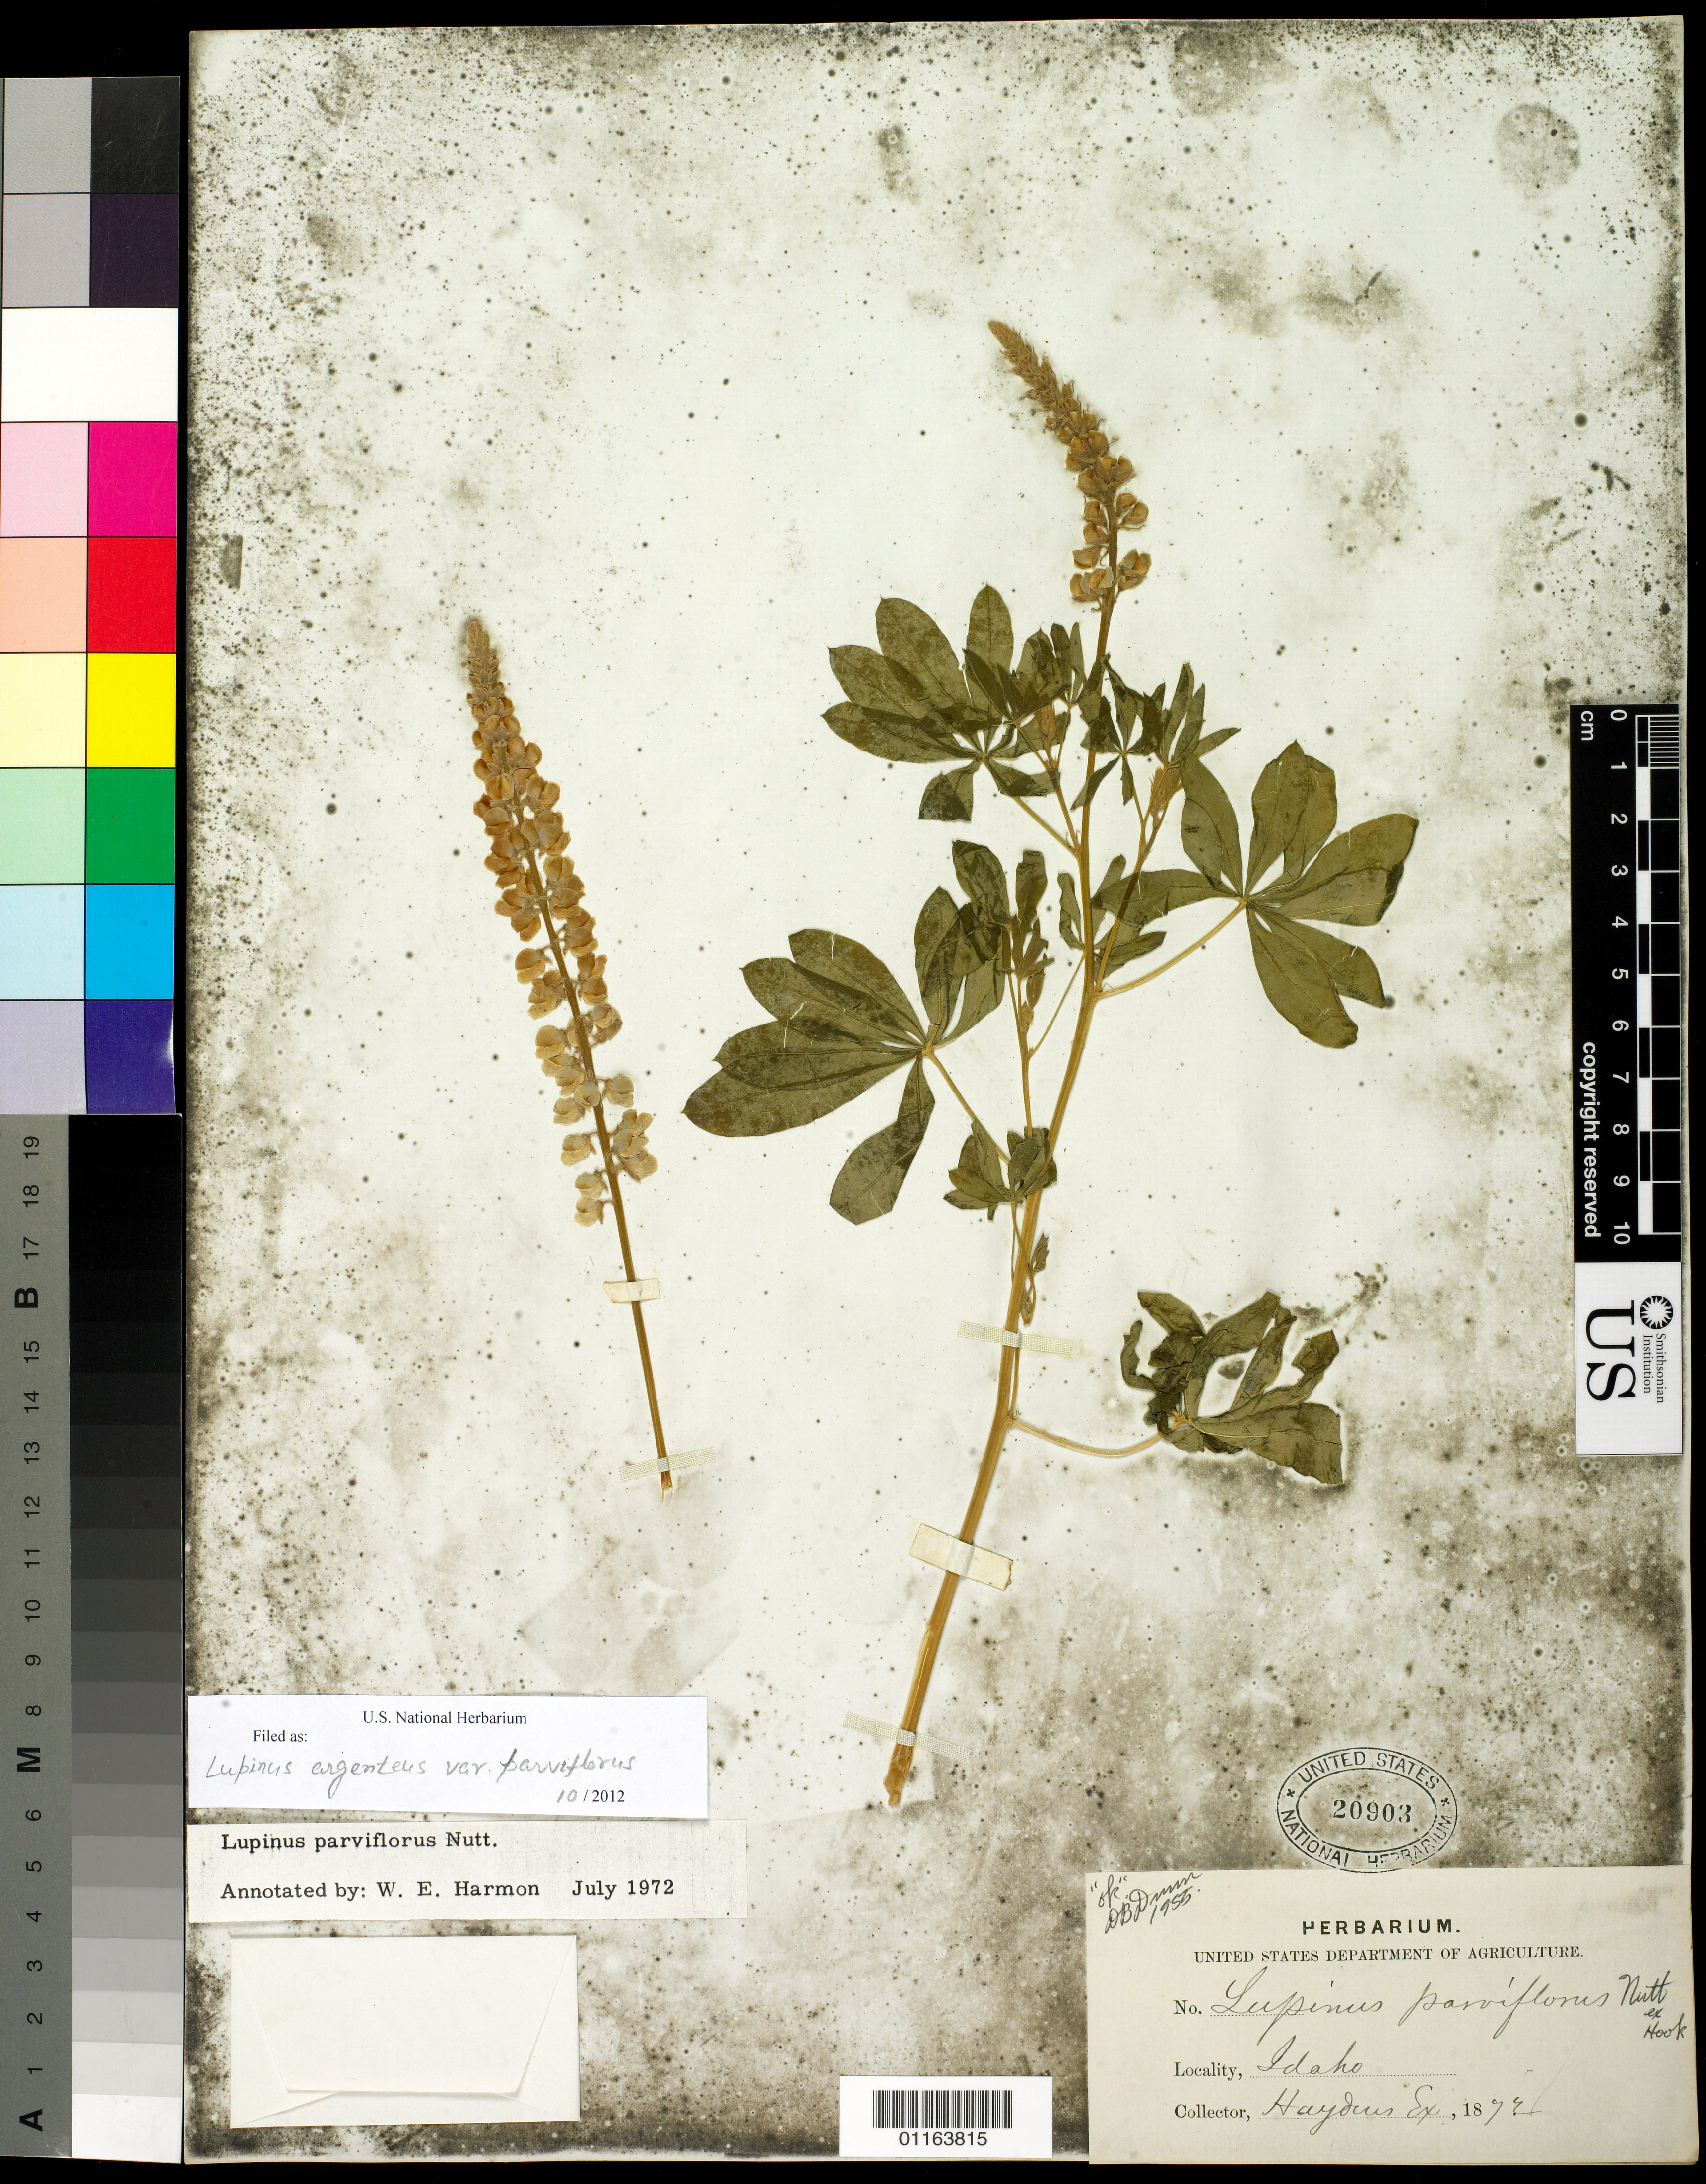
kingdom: Plantae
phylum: Tracheophyta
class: Magnoliopsida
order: Fabales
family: Fabaceae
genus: Lupinus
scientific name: Lupinus argenteus var. parviflorus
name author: (Nutt. ex Hook. & Arn.) C.L. Hitchc.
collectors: Hayden Exped.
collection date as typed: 1872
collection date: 1872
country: United States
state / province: Idaho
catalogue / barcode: US 20903